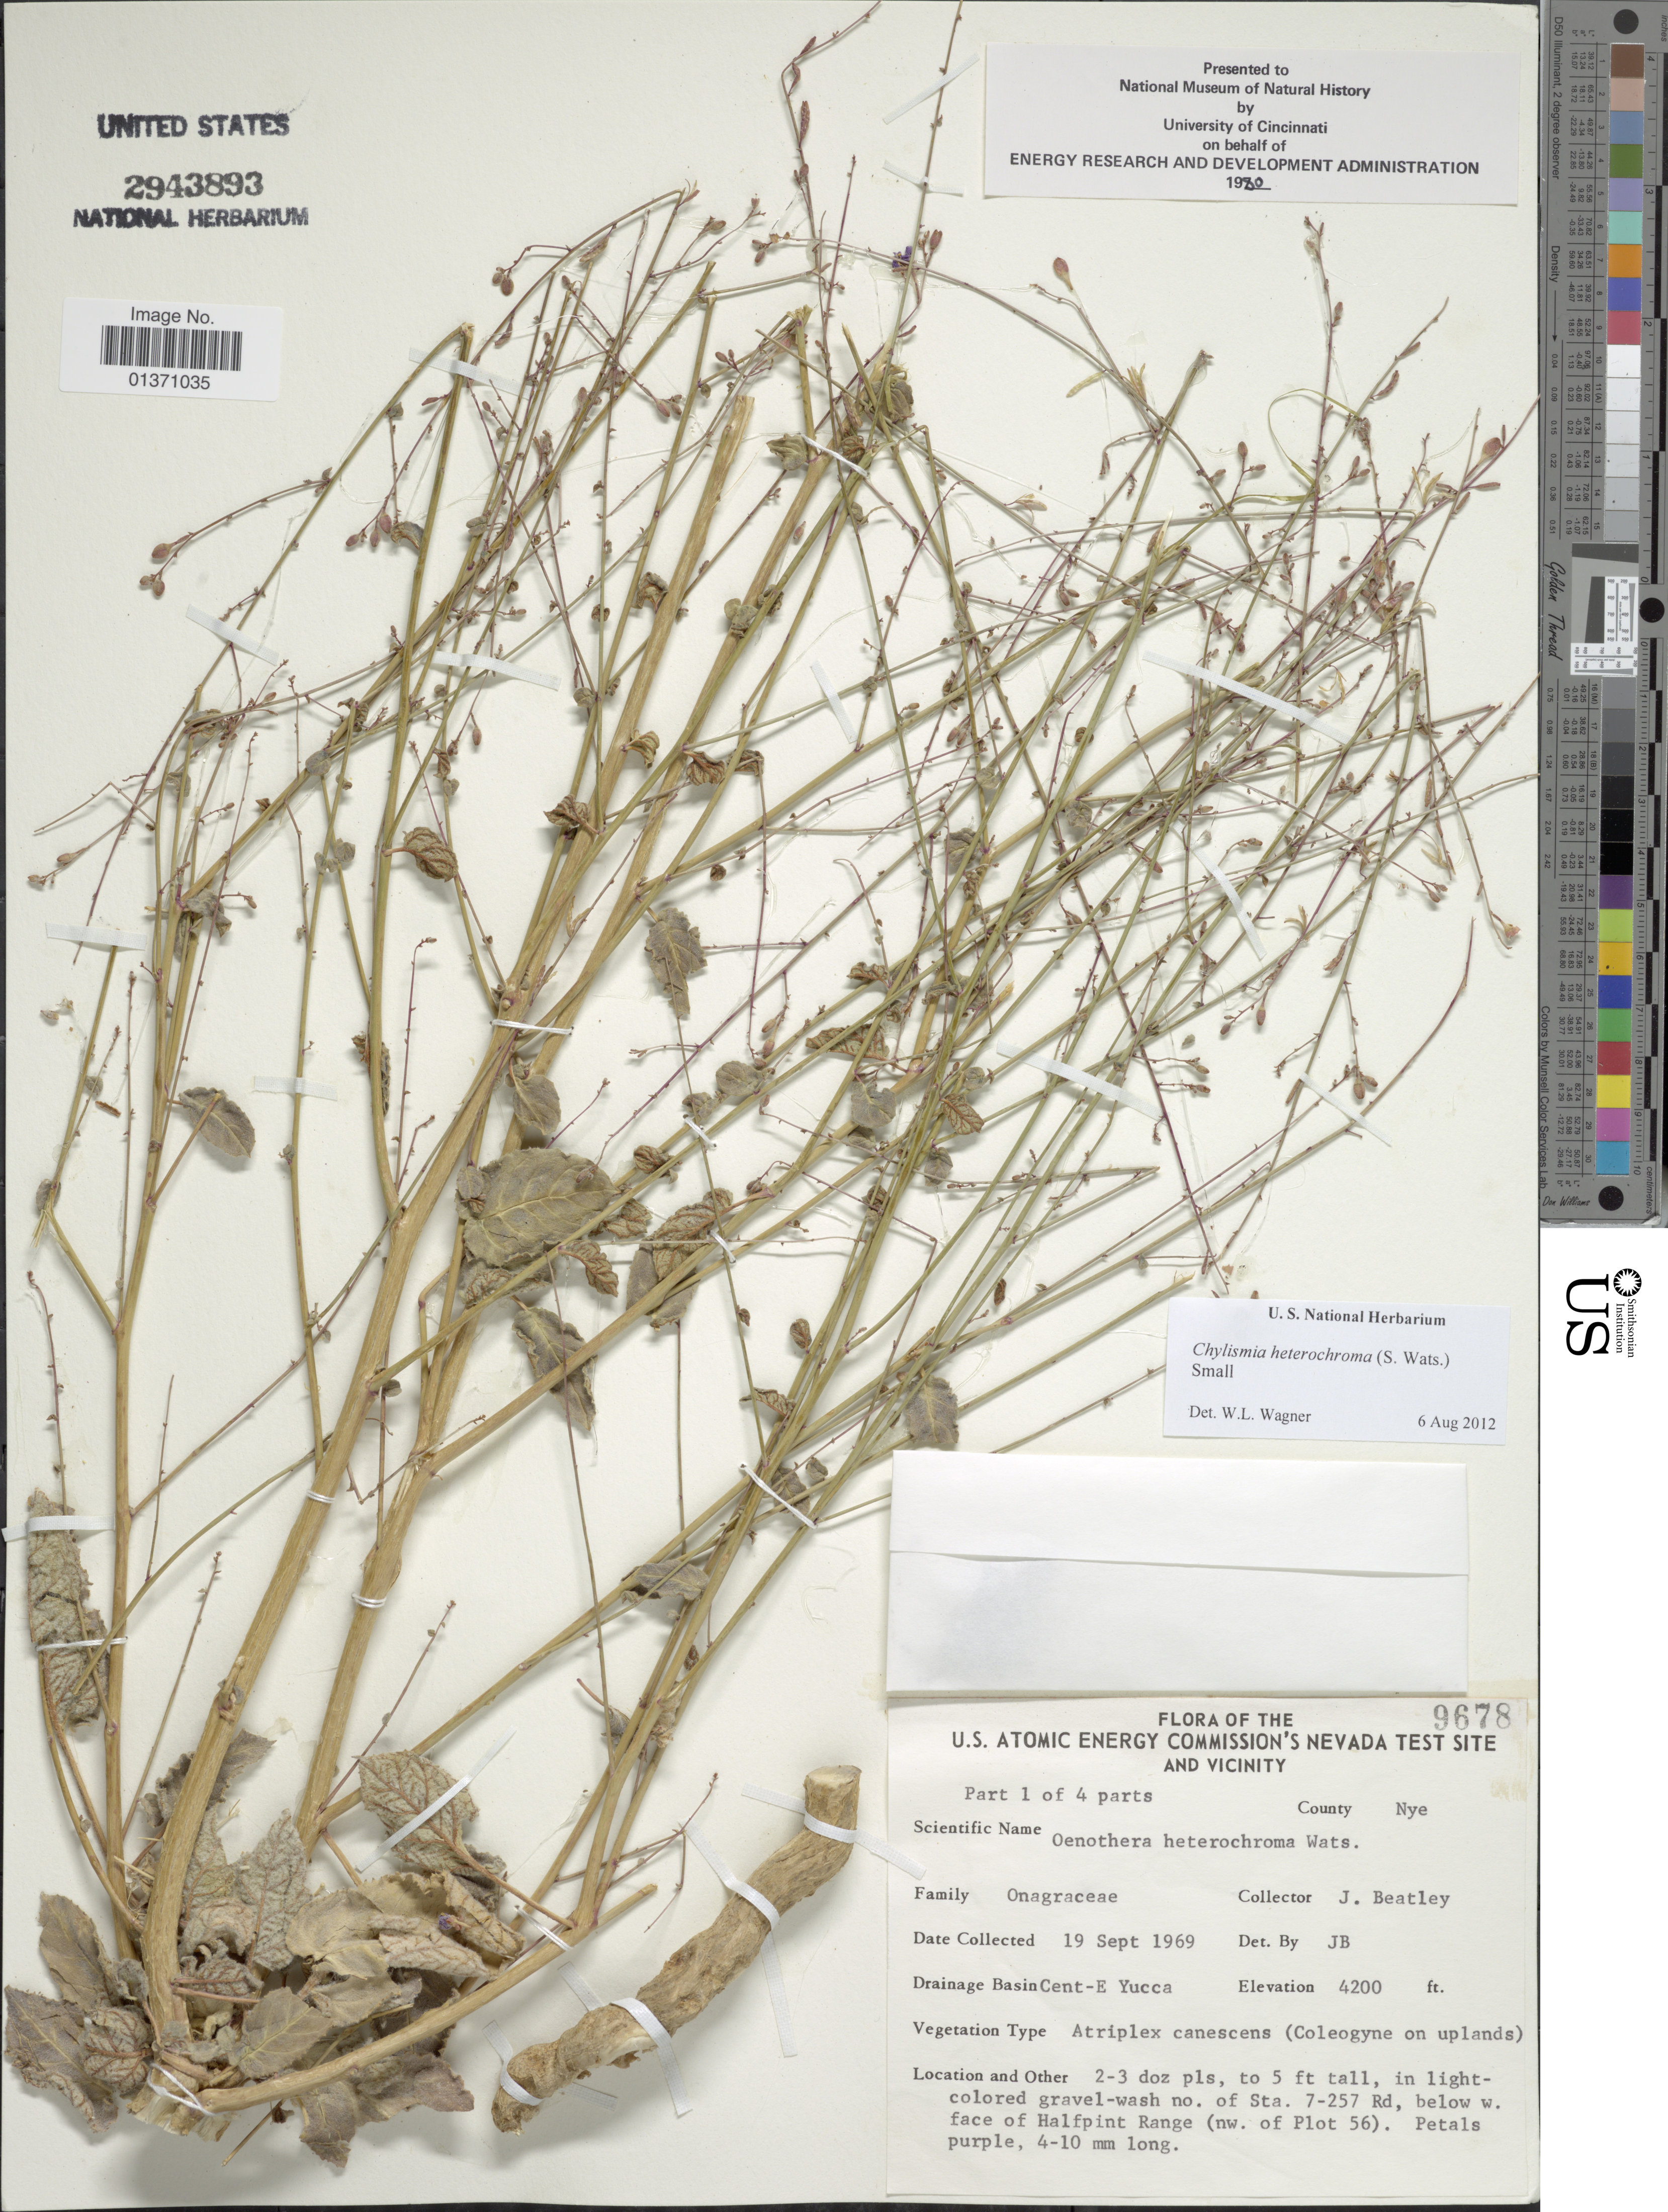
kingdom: Plantae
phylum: Tracheophyta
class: Magnoliopsida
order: Myrtales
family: Onagraceae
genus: Chylismia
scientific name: Chylismia heterochroma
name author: (S. Watson) Small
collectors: J. C. Beatley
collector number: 9678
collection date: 1969-09-19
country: United States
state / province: Nevada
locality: U. S. Atomic Energy Commission's Nevada Test Site and Vicinity, Cent-E Yucca, gravel-wash no. of Sta. 7-257 Rd, below w. face of Halfpint Range (nw. of Plot 56), County Nye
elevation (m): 1280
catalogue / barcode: US 2943893